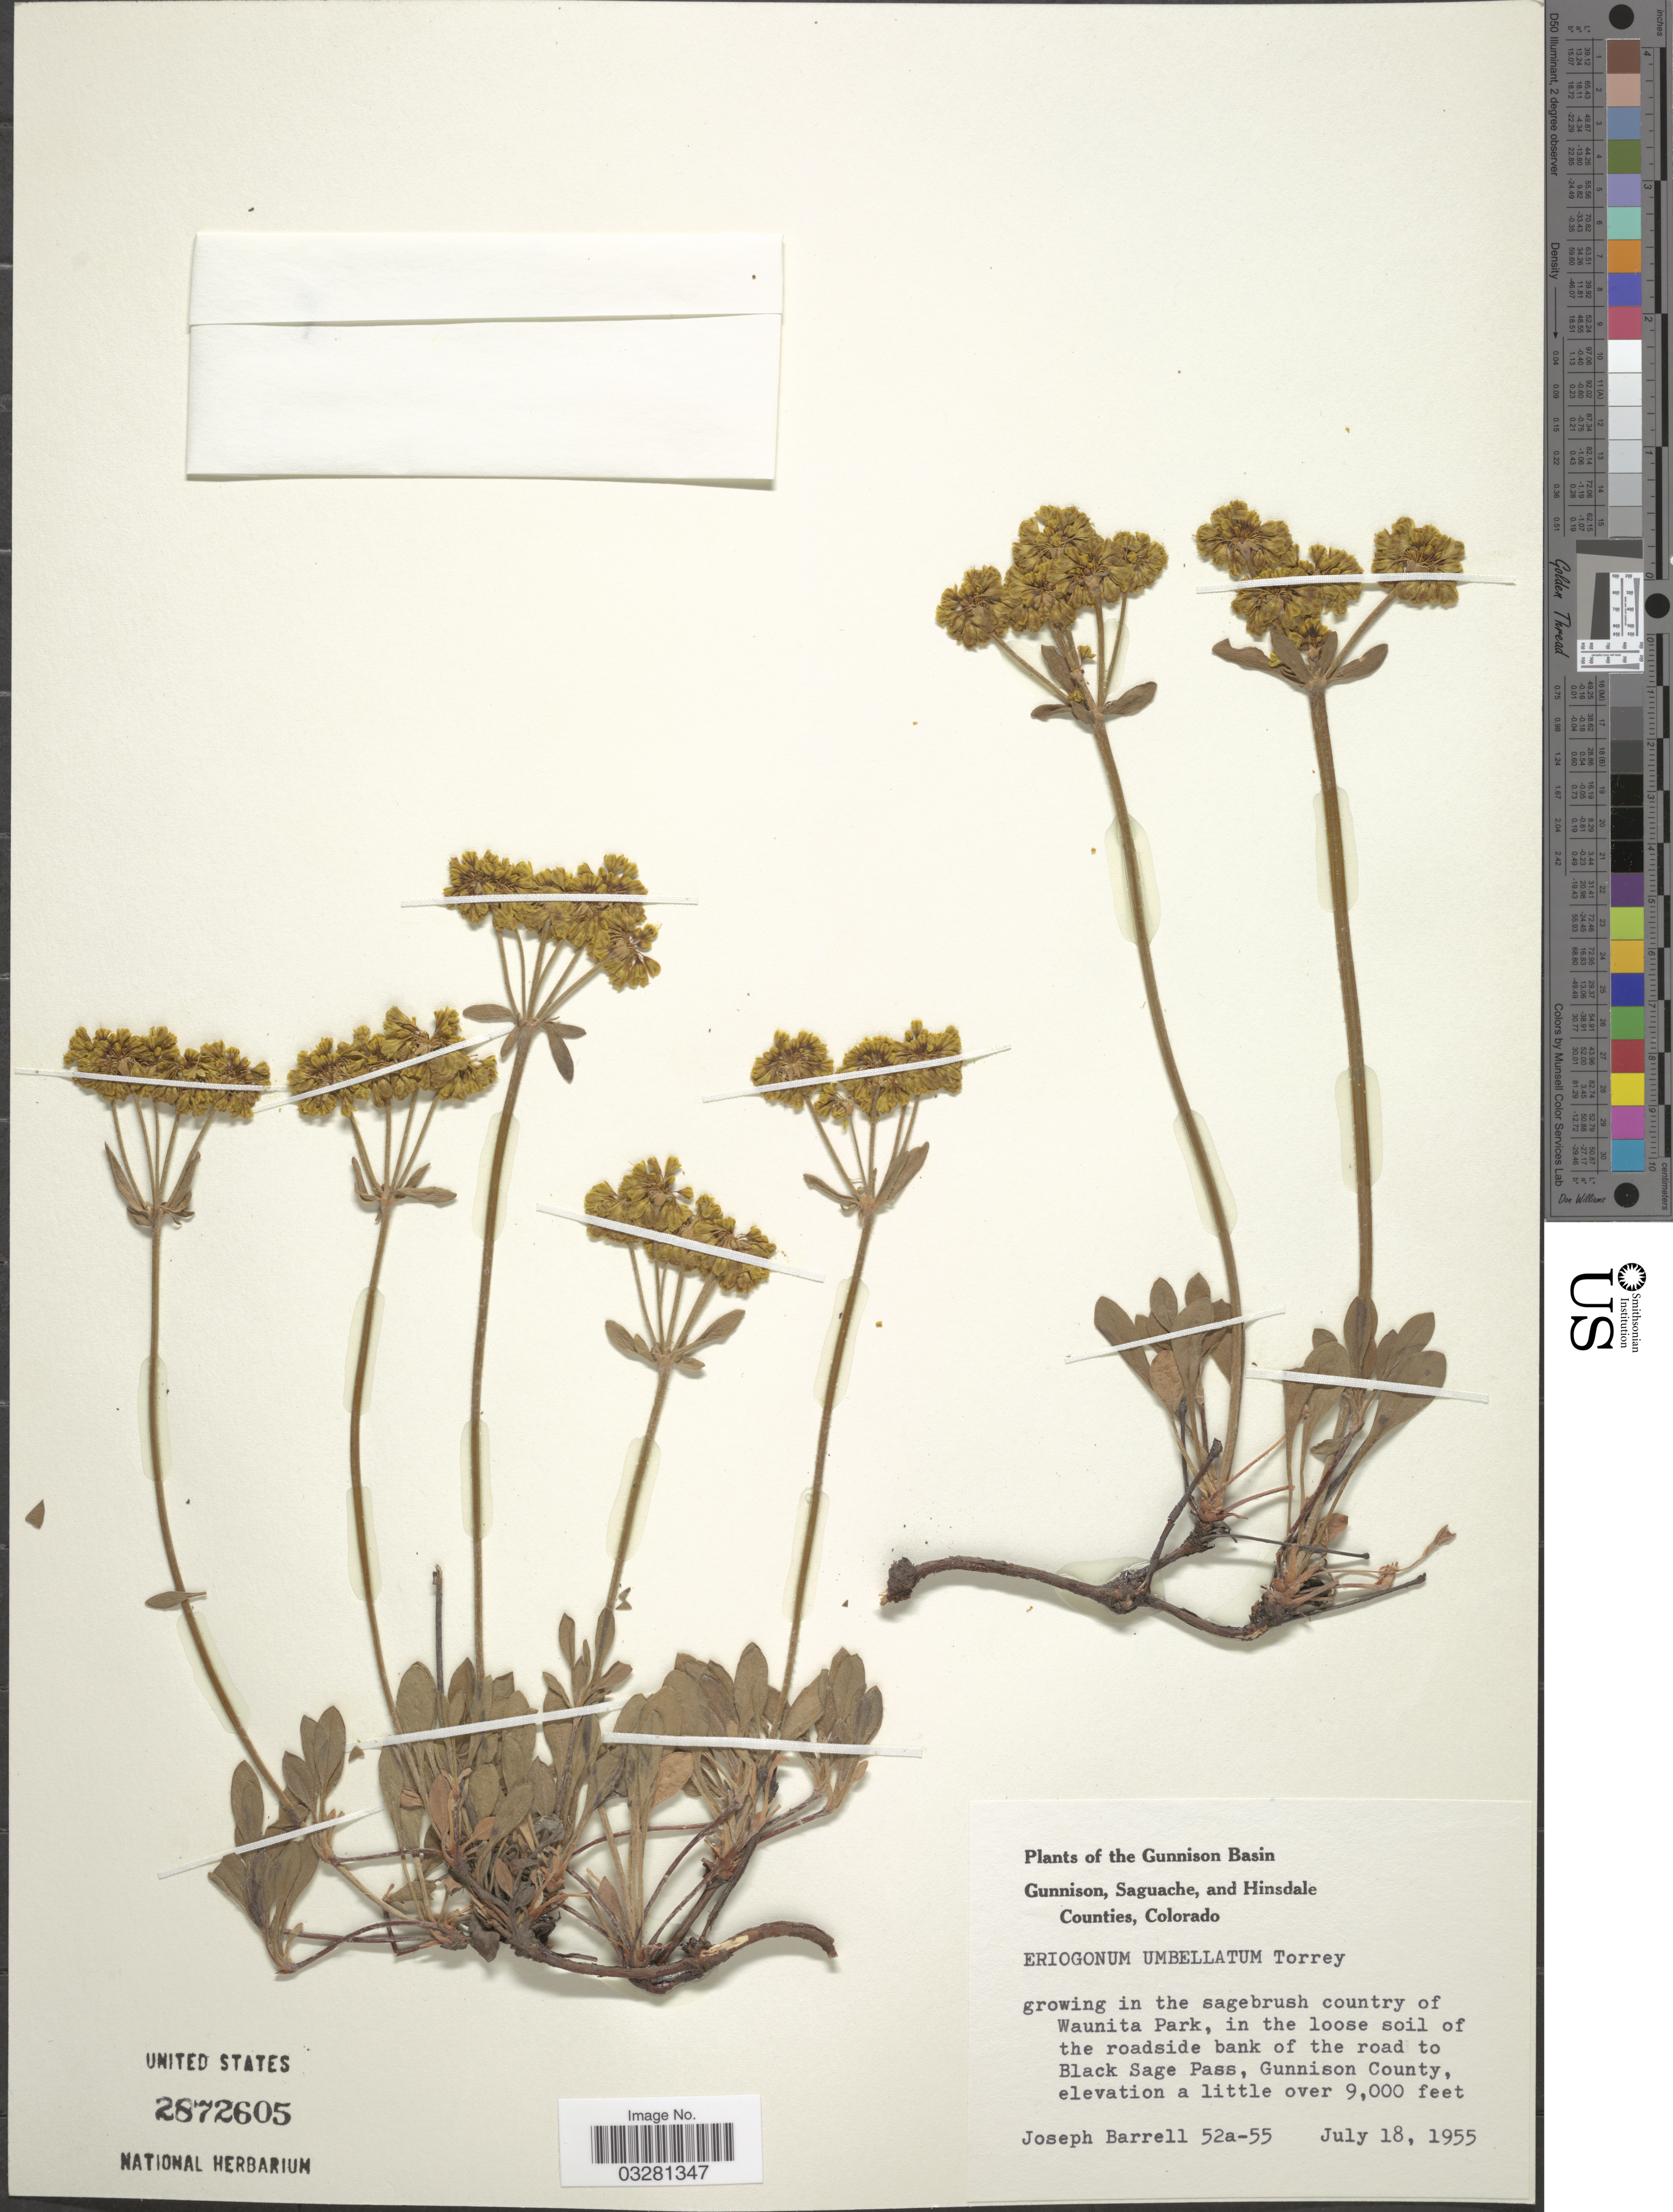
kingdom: Plantae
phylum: Tracheophyta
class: Magnoliopsida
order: Caryophyllales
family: Polygonaceae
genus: Eriogonum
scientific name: Eriogonum umbellatum var. umbellatum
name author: Torr.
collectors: J. Barrell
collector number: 52a-55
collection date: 1955-07-18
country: United States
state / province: Colorado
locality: The Gunnison Basin. In the loose soil of the roadside bank of the road to Black Sage Pass, Gunnison County.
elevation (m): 2743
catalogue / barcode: US 2872605